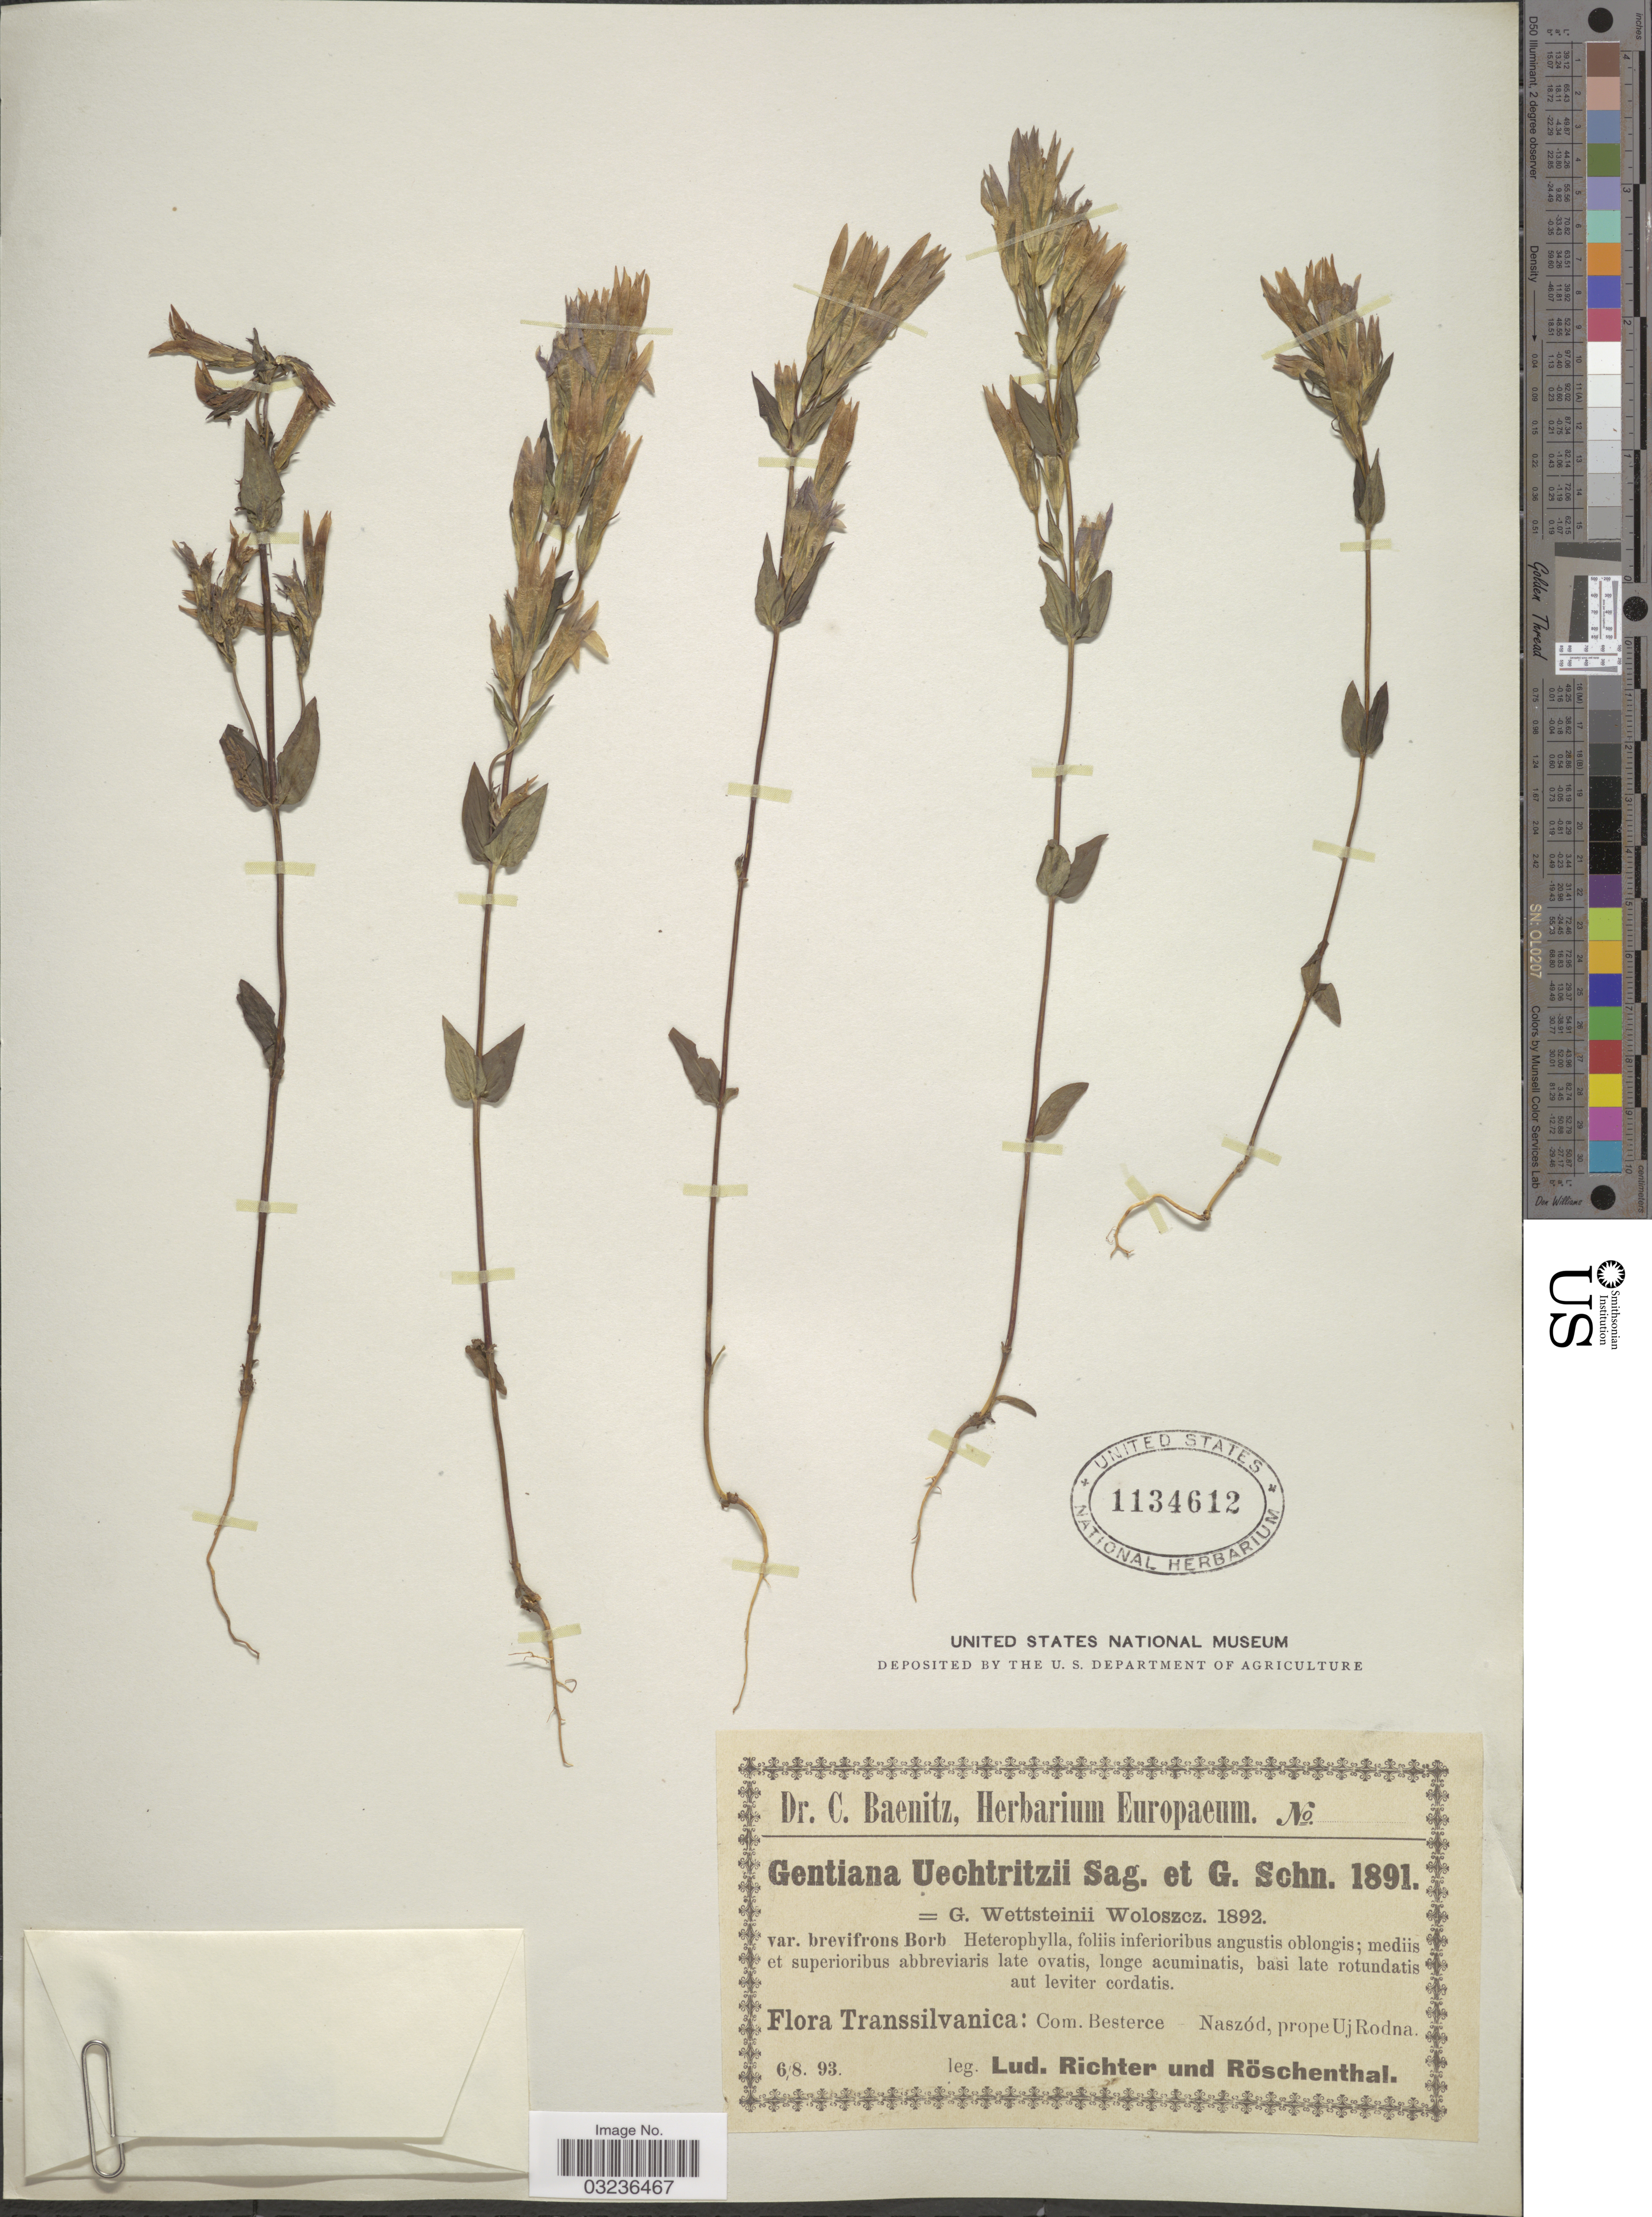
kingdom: Plantae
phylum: Tracheophyta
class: Magnoliopsida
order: Gentianales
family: Gentianaceae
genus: Gentiana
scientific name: Gentiana uechtritzii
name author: Wettst.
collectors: L. Richter & Röschenthal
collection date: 1893-08-06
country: Romania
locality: Transsilvanica: Com. Besterce Naszód, prope Uj Rodna.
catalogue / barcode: US 1134612